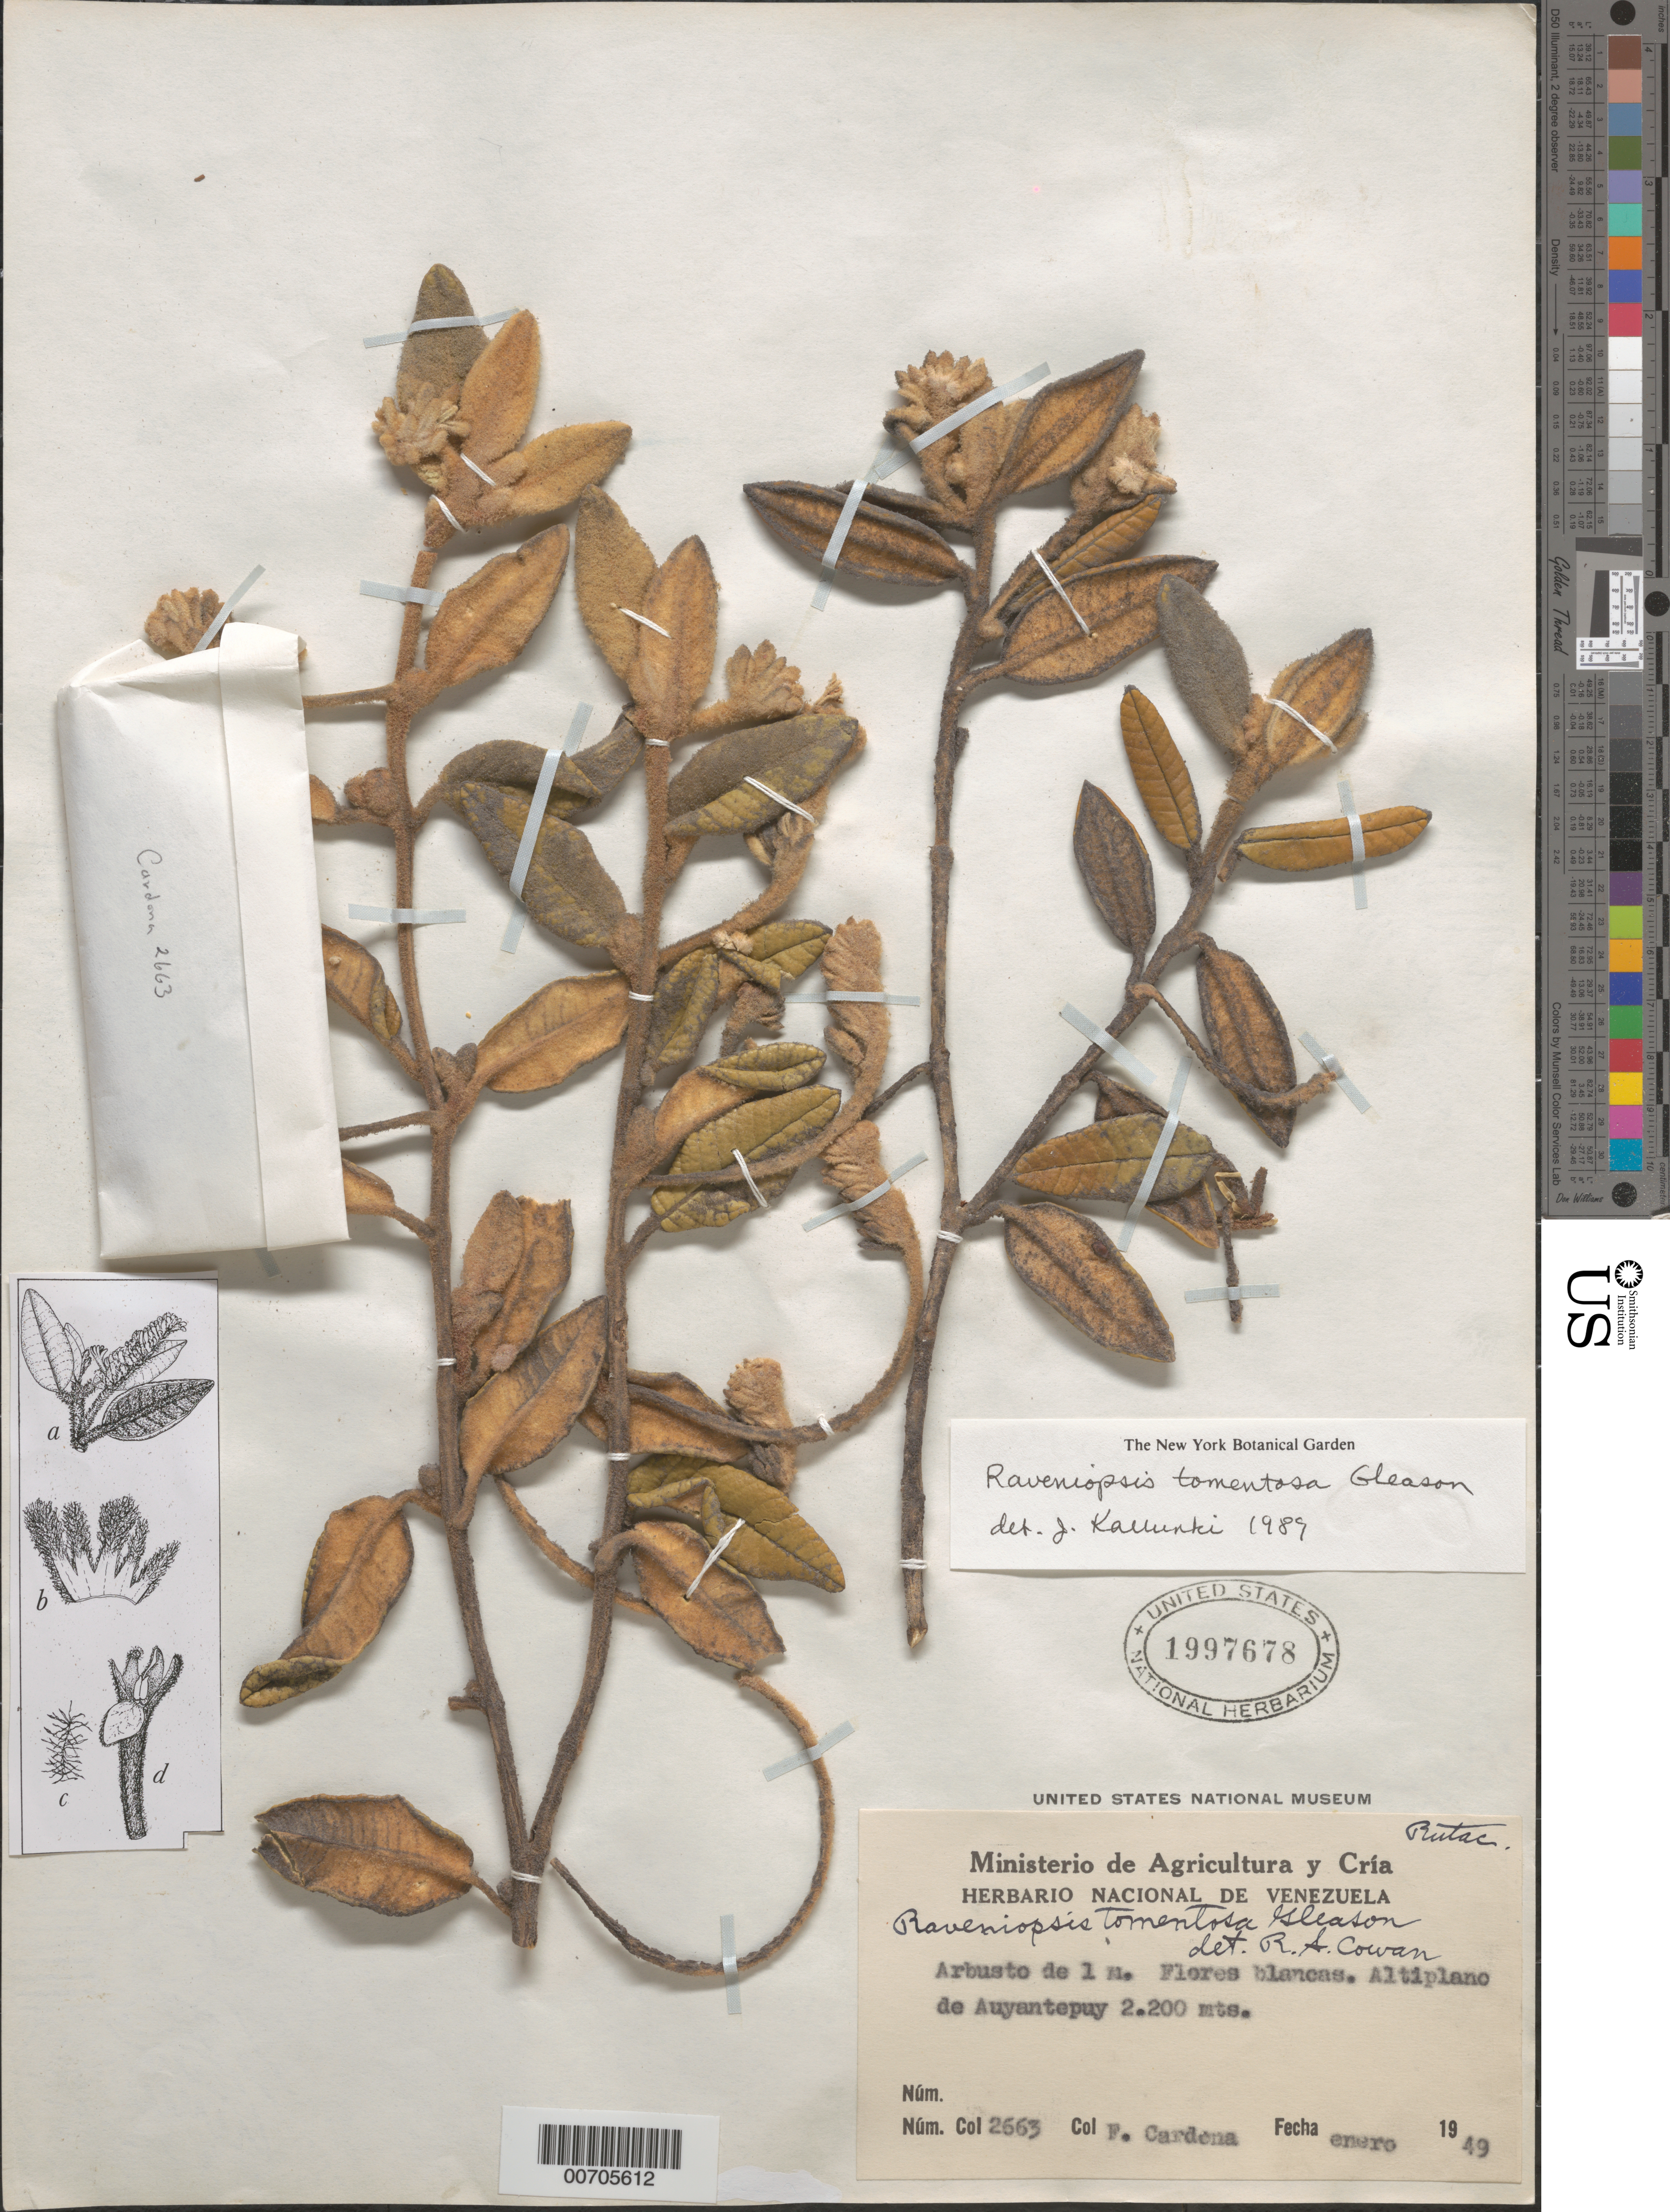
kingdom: Plantae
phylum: Tracheophyta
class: Magnoliopsida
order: Sapindales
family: Rutaceae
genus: Raveniopsis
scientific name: Raveniopsis tomentosa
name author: Gleason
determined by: Kallunki, Jacquelyn A.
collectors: F. Cardona Puig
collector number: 2663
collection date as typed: Jan-49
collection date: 1949-01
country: Venezuela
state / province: Bolívar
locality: Cerro Auyantepuí, Alto Río Caroní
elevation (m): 2200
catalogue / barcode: US 1997678